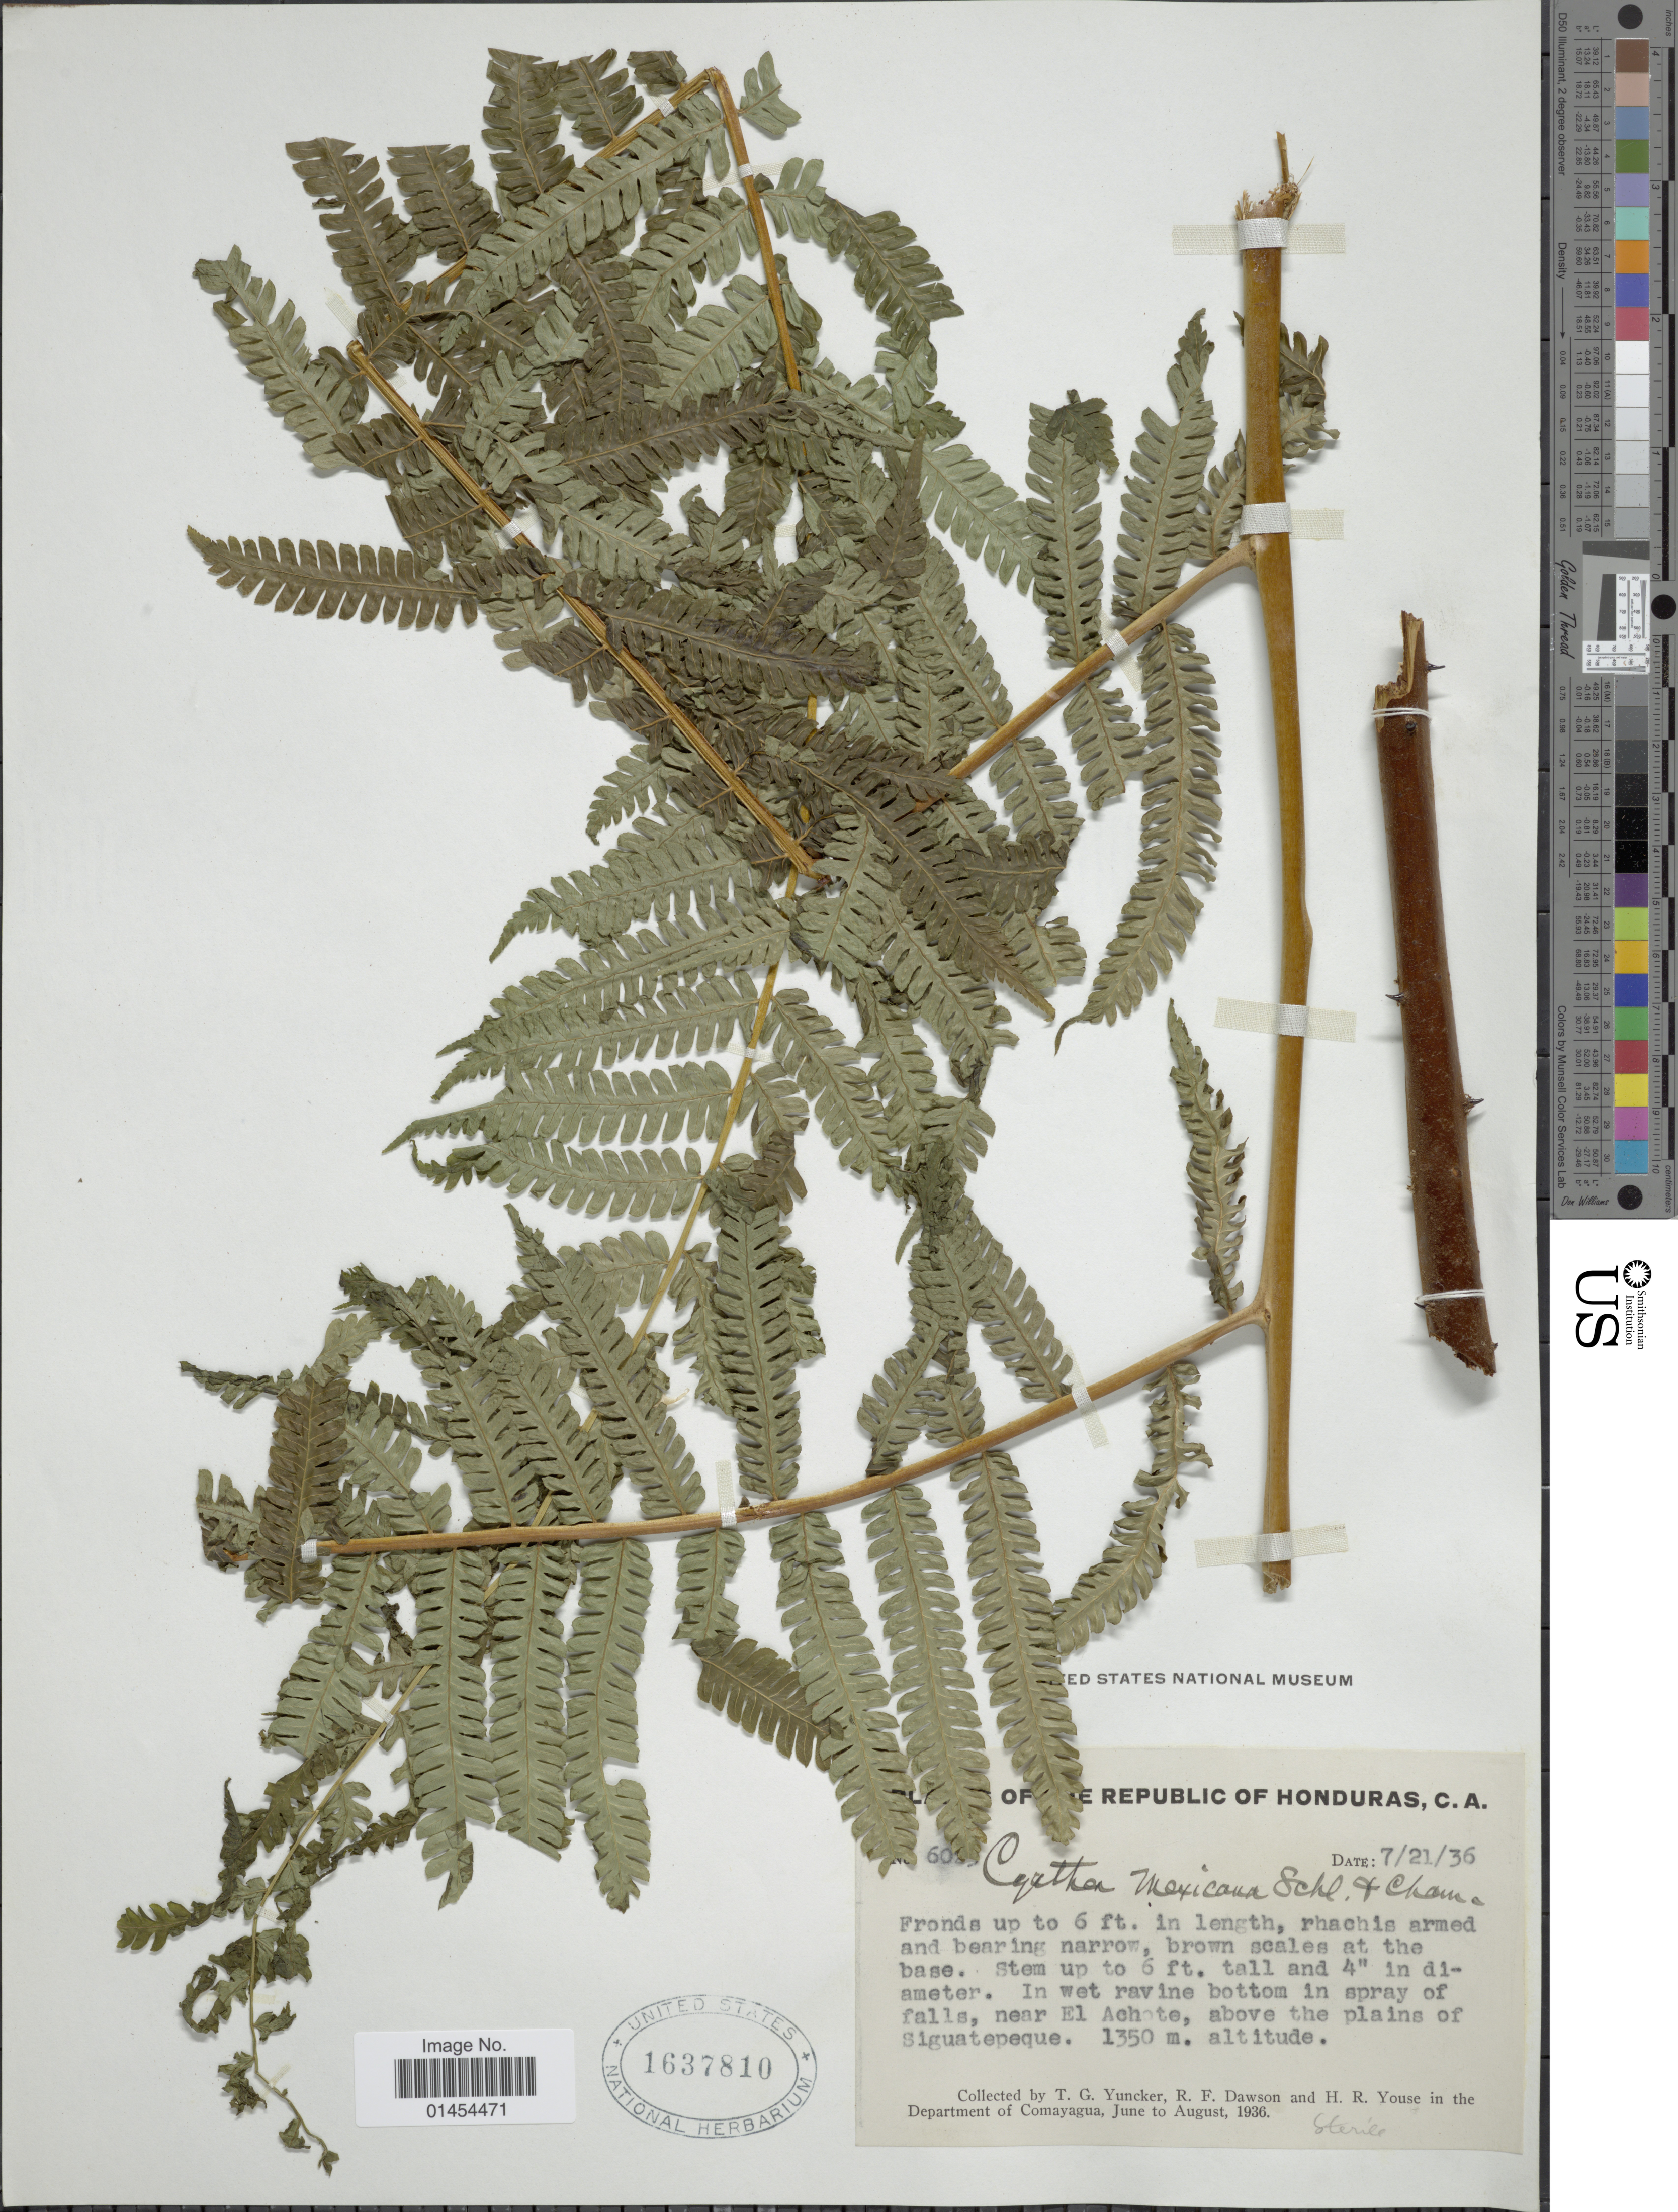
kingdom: Plantae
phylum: Tracheophyta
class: Polypodiopsida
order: Cyatheales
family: Cyatheaceae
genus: Alsophila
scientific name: Alsophila firma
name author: (Baker) D.S. Conant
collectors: T. G. Yuncker, R. F. Dawson & H. Youse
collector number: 6089*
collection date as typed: Transcribed d/m/y: 21/7/36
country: Honduras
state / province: Comayagua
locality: In wet ravine bottom in spray of falls, near El Achote, above the plains of Siguatepeque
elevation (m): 1350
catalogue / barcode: US 1637810